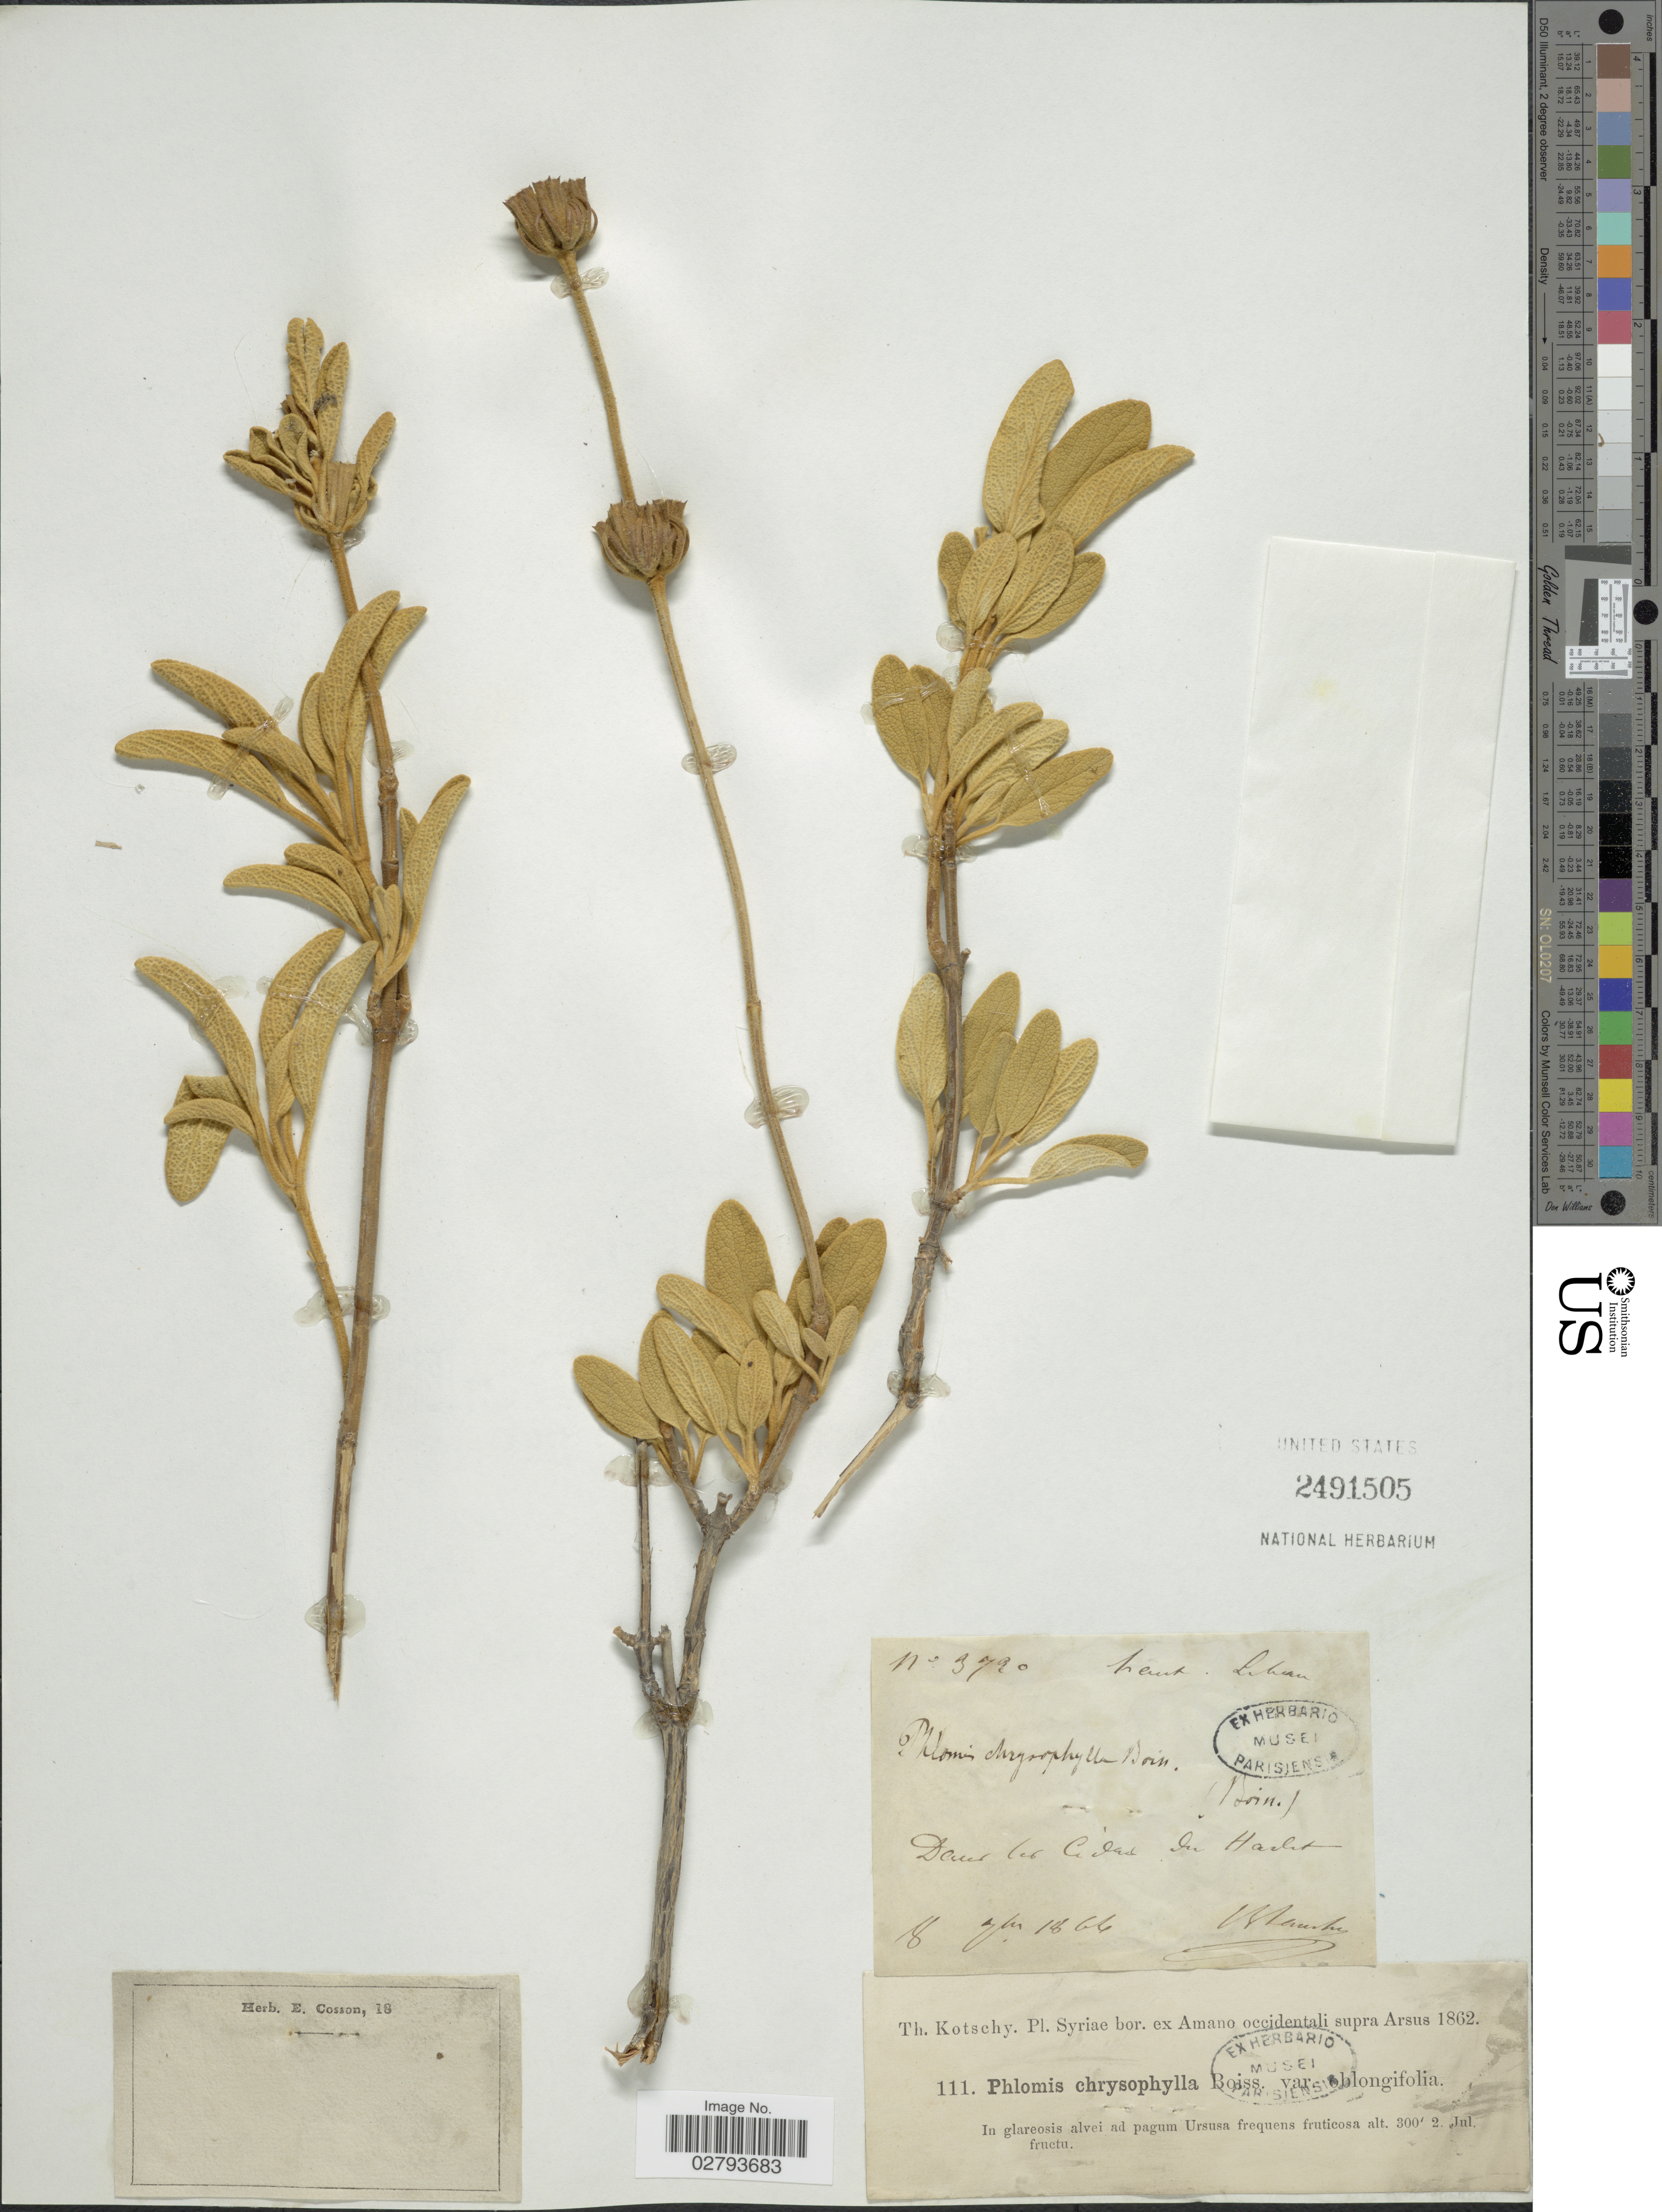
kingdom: Plantae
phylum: Tracheophyta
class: Magnoliopsida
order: Lamiales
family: Lamiaceae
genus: Phlomis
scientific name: Phlomis chrysophylla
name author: Boiss.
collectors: K. G. Kotschy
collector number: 111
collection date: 1862-07-02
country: Syria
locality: Syriae bor. ex Amano occidentali supra Arsus.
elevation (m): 91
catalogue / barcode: US 2491505-2